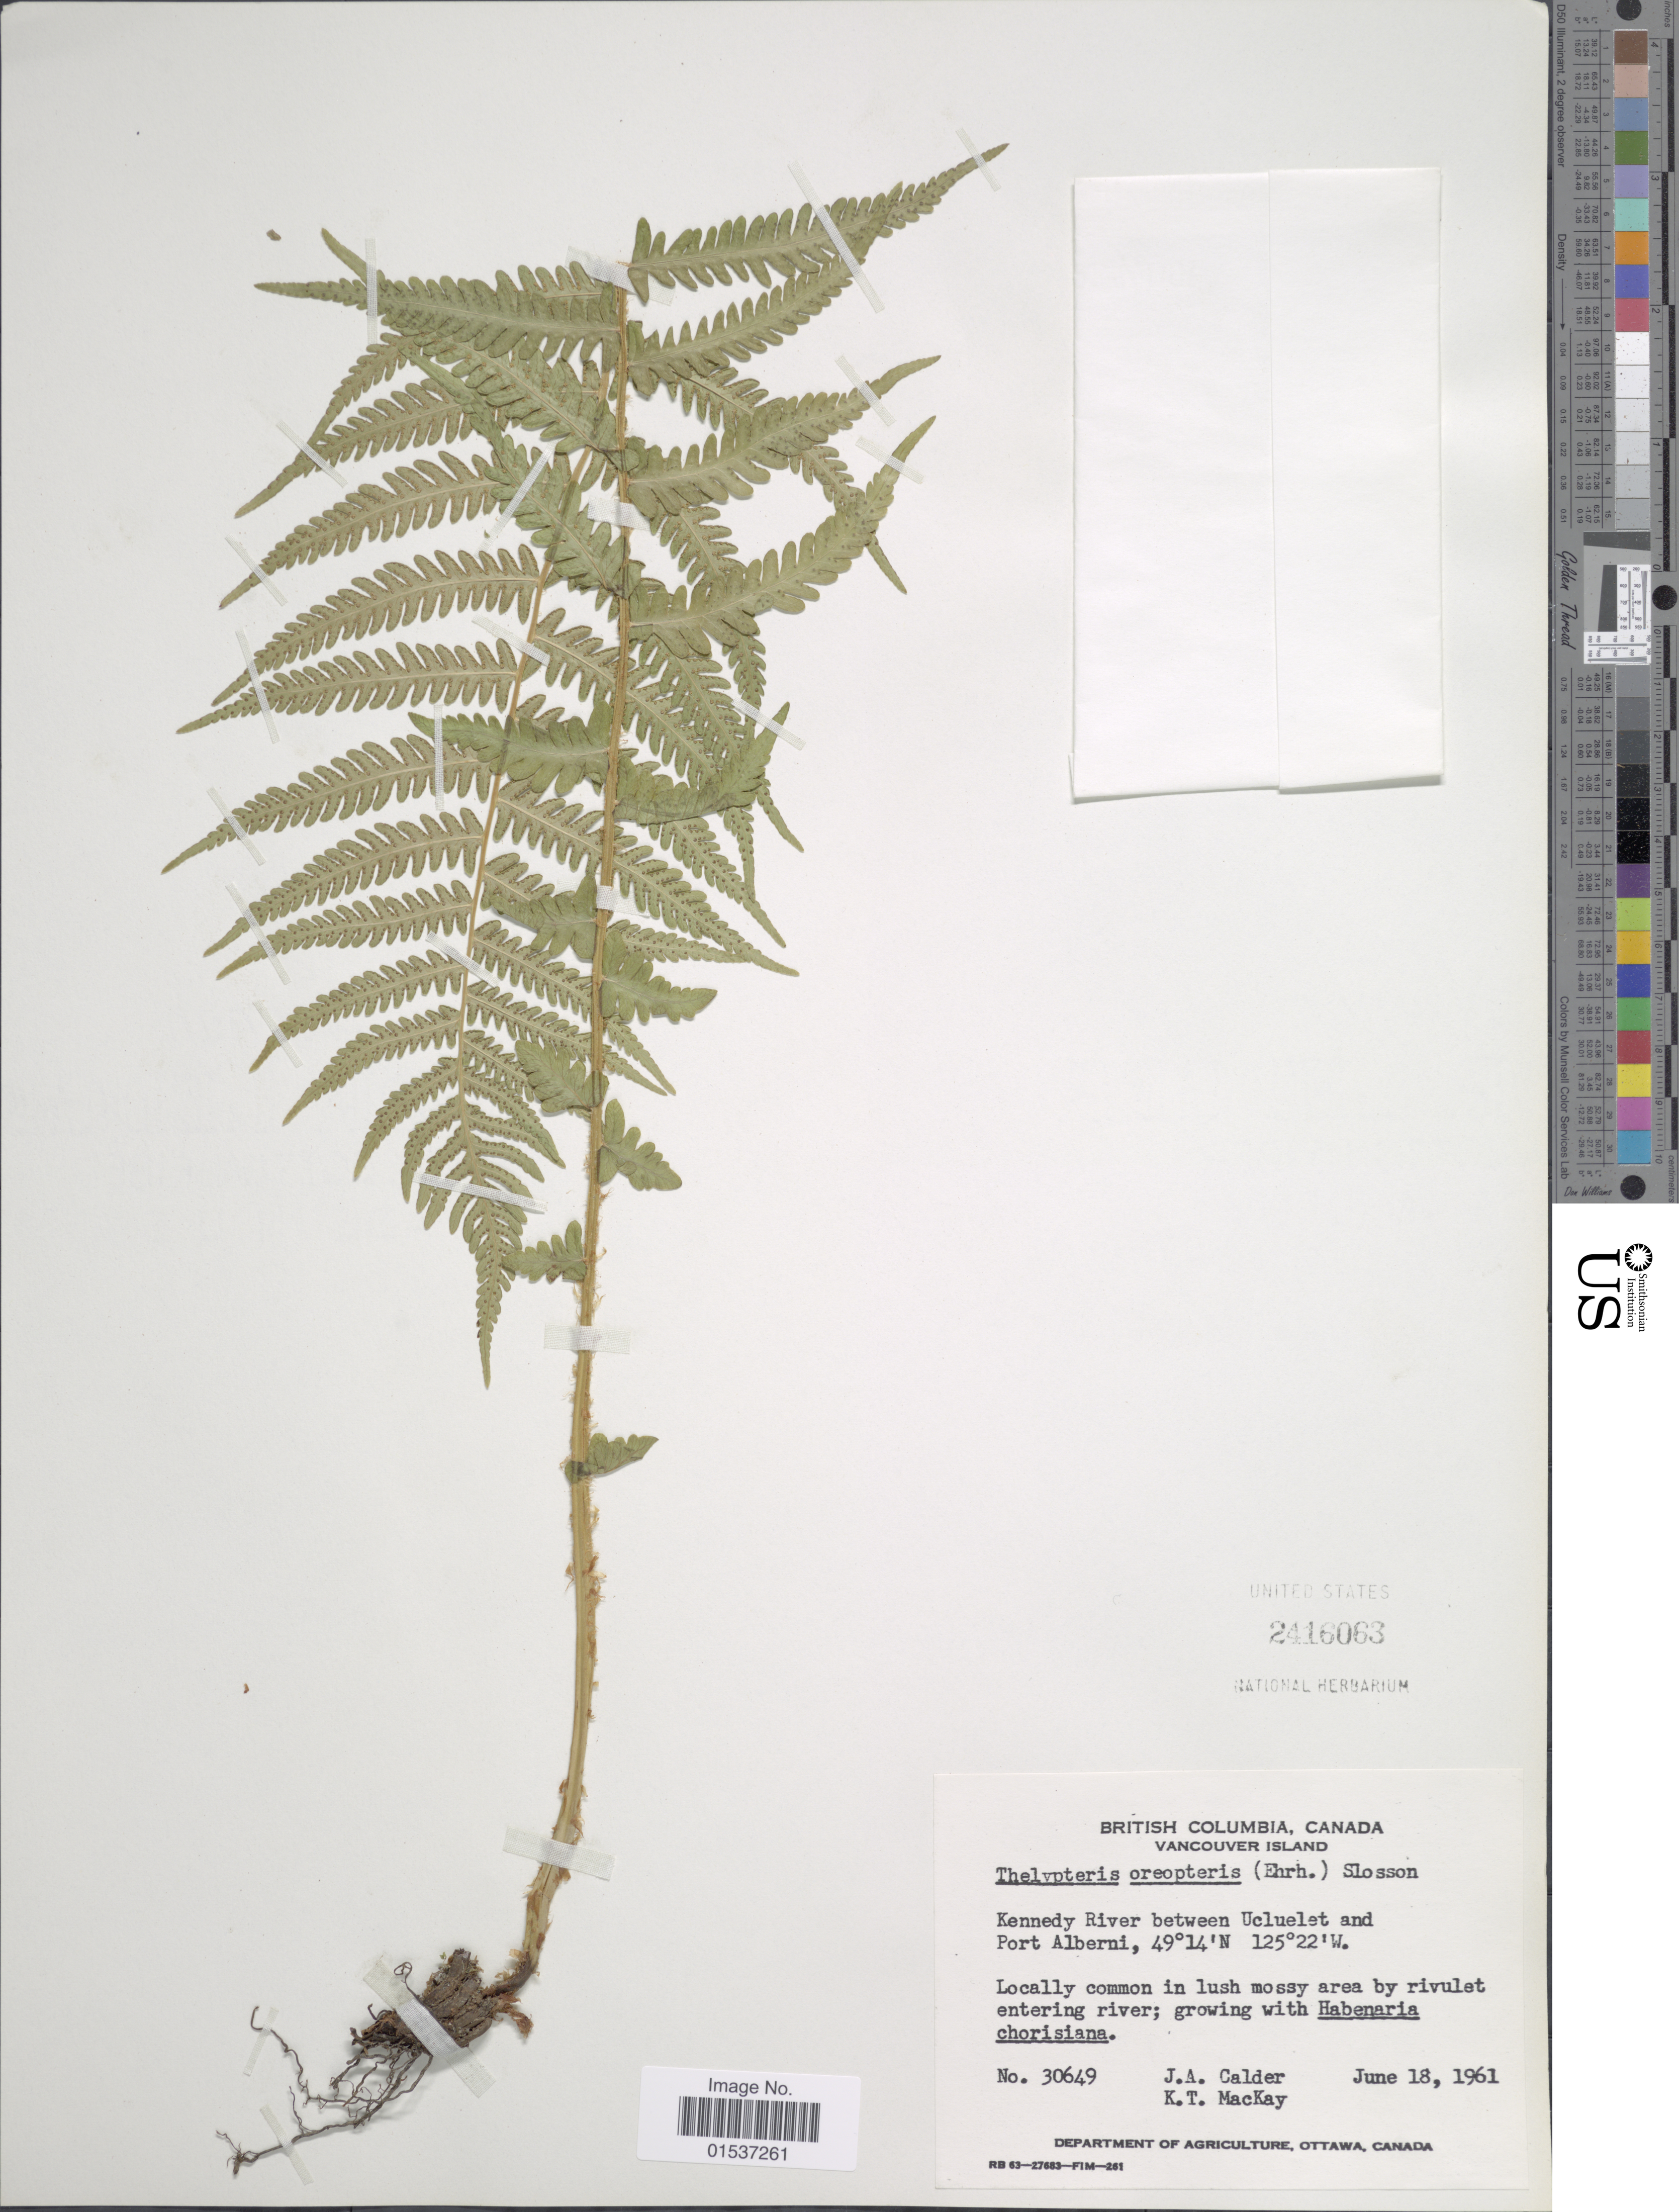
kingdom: Plantae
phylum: Tracheophyta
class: Polypodiopsida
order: Polypodiales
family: Thelypteridaceae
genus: Oreopteris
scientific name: Oreopteris limbosperma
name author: (All.) K. Iwats.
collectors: J. A. Calder & K. T. Mackay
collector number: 30649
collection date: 1961-06-18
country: Canada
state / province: British Columbia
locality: British Columbia, Canada. Vancouver Island. Kennedy River between Ucluelet and Port Alberni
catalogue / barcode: US 2416063